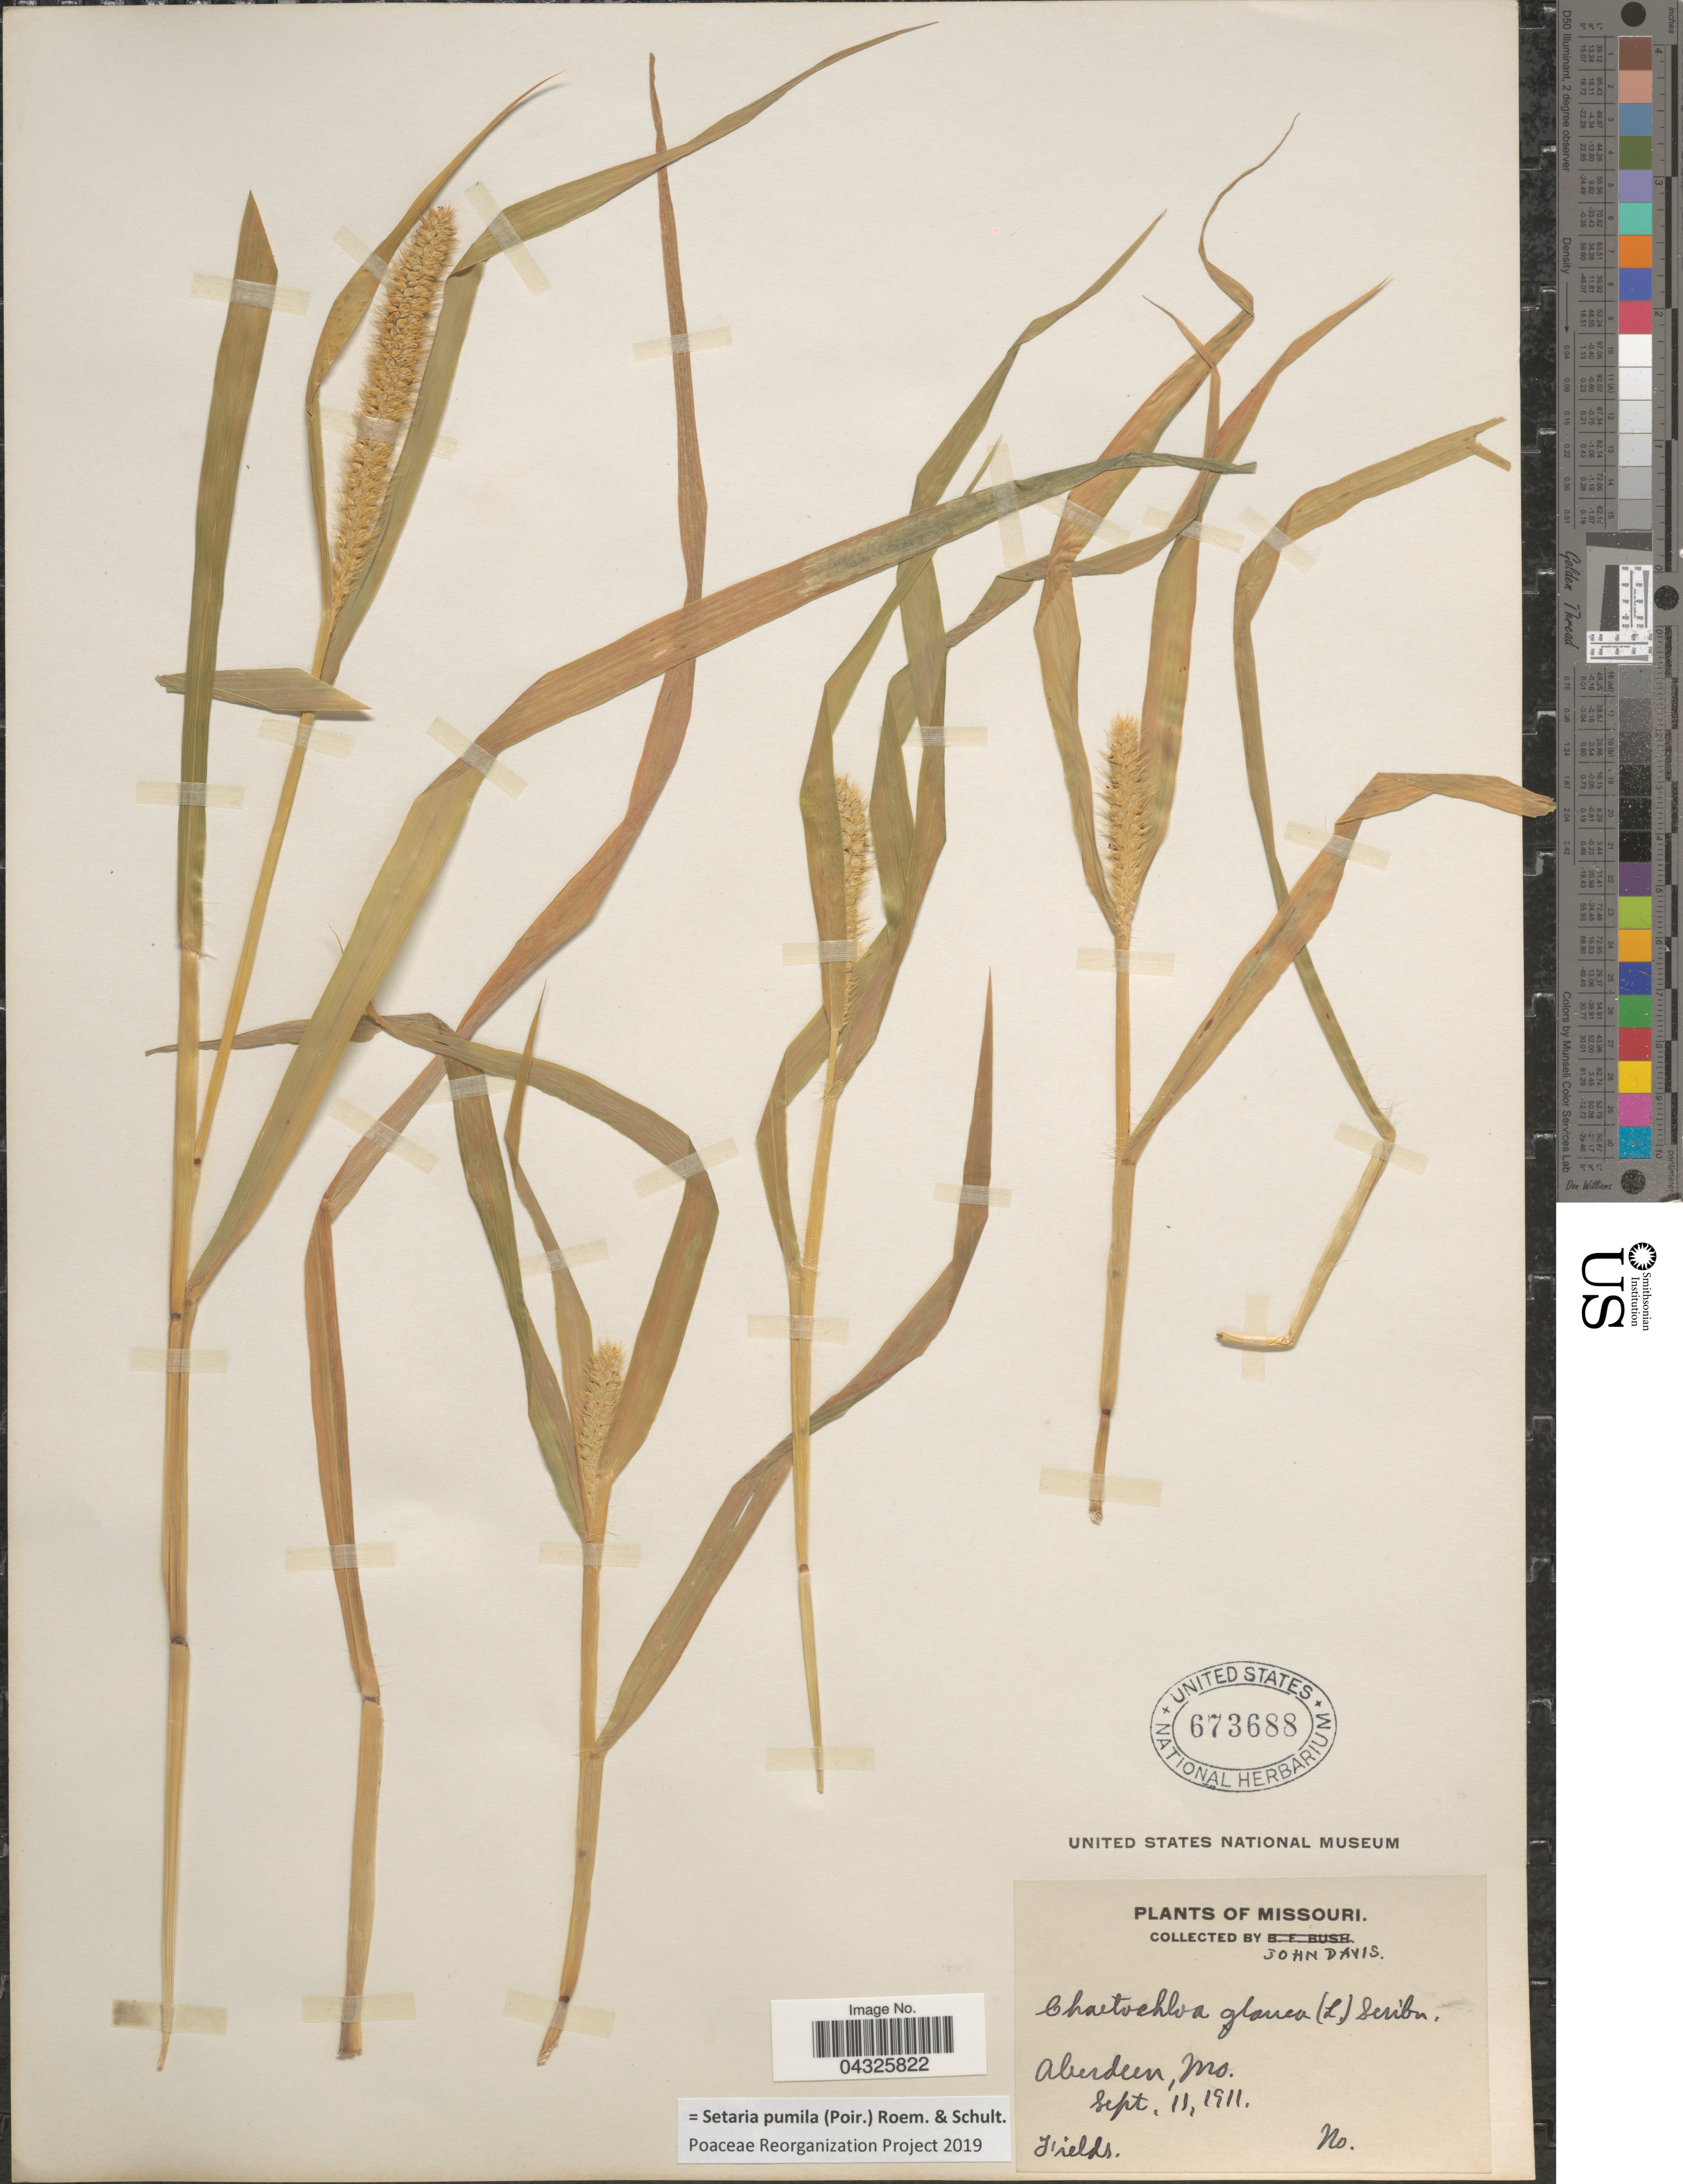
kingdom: Plantae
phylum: Tracheophyta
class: Liliopsida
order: Poales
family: Poaceae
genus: Setaria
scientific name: Setaria pumila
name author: (Poir.) Roem. & Schult.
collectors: J. Davis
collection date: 1911-09-11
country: United States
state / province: Missouri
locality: Aberdeen.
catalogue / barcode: US 673688